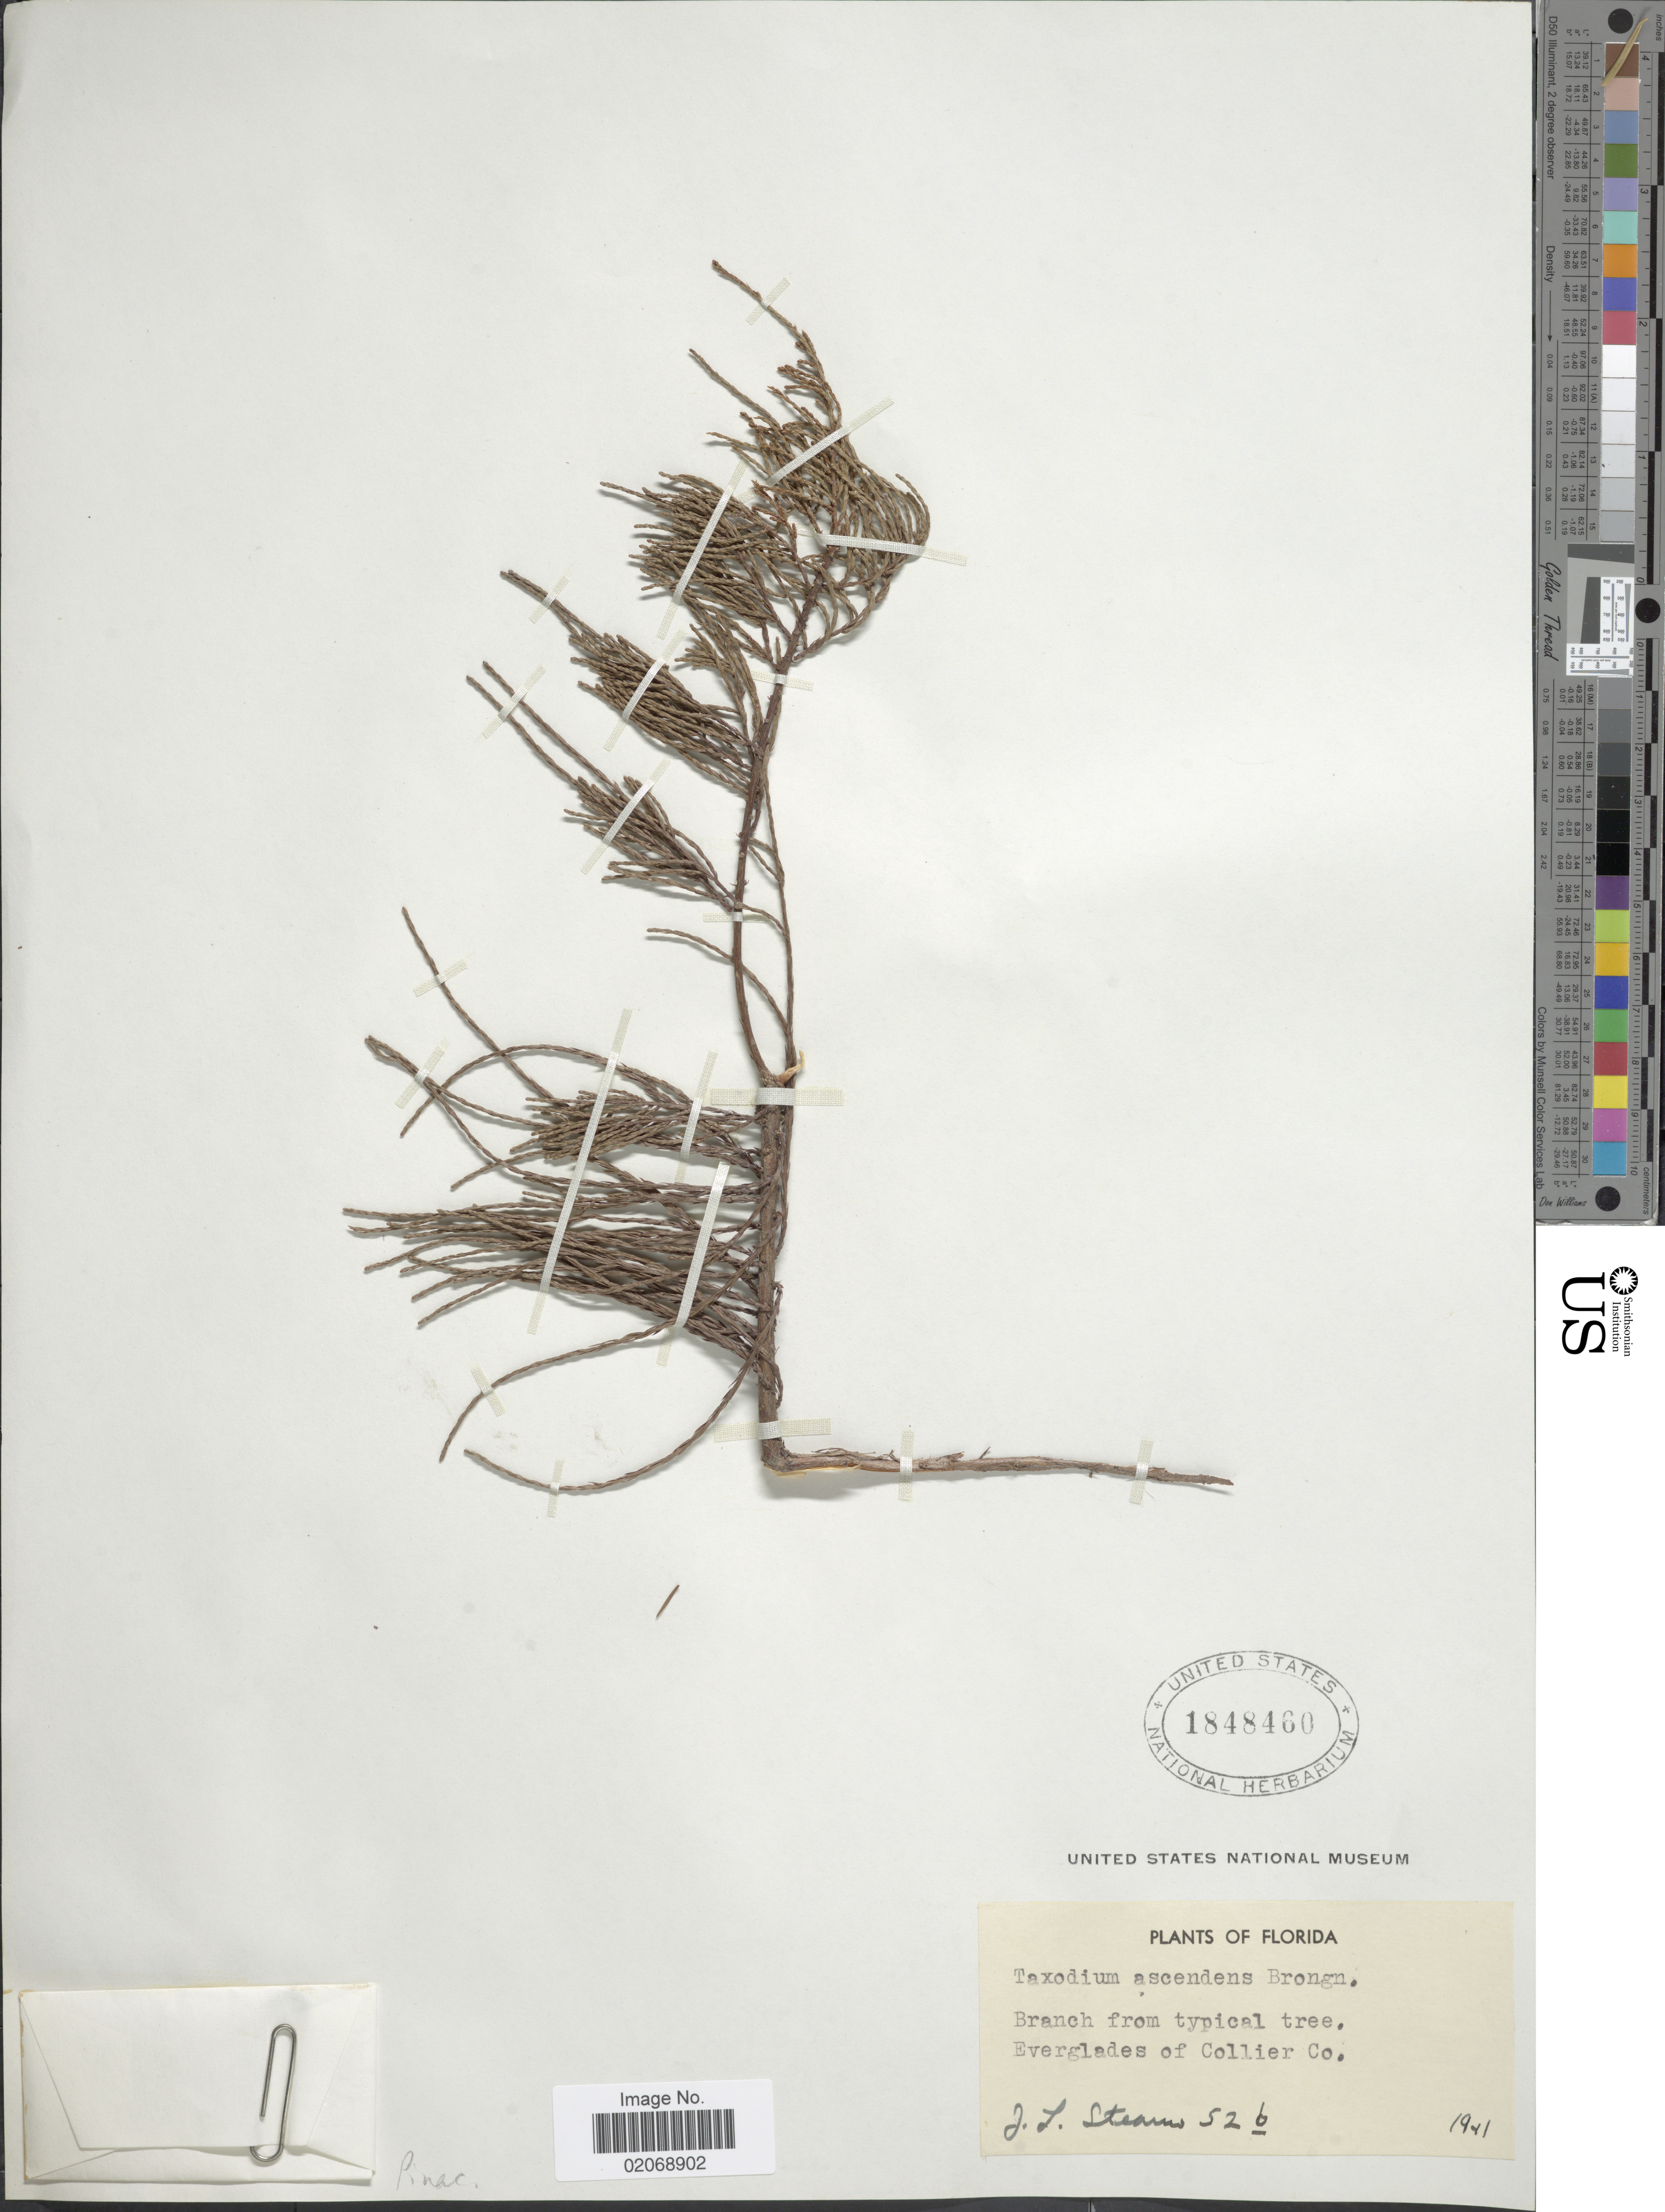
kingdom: Plantae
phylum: Tracheophyta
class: Pinopsida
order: Pinales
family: Cupressaceae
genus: Taxodium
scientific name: Taxodium ascendens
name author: Brongn.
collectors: J. Stearns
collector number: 52b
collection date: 1941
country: United States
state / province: Florida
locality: Everglades of Collier Co.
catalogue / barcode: US 1848460